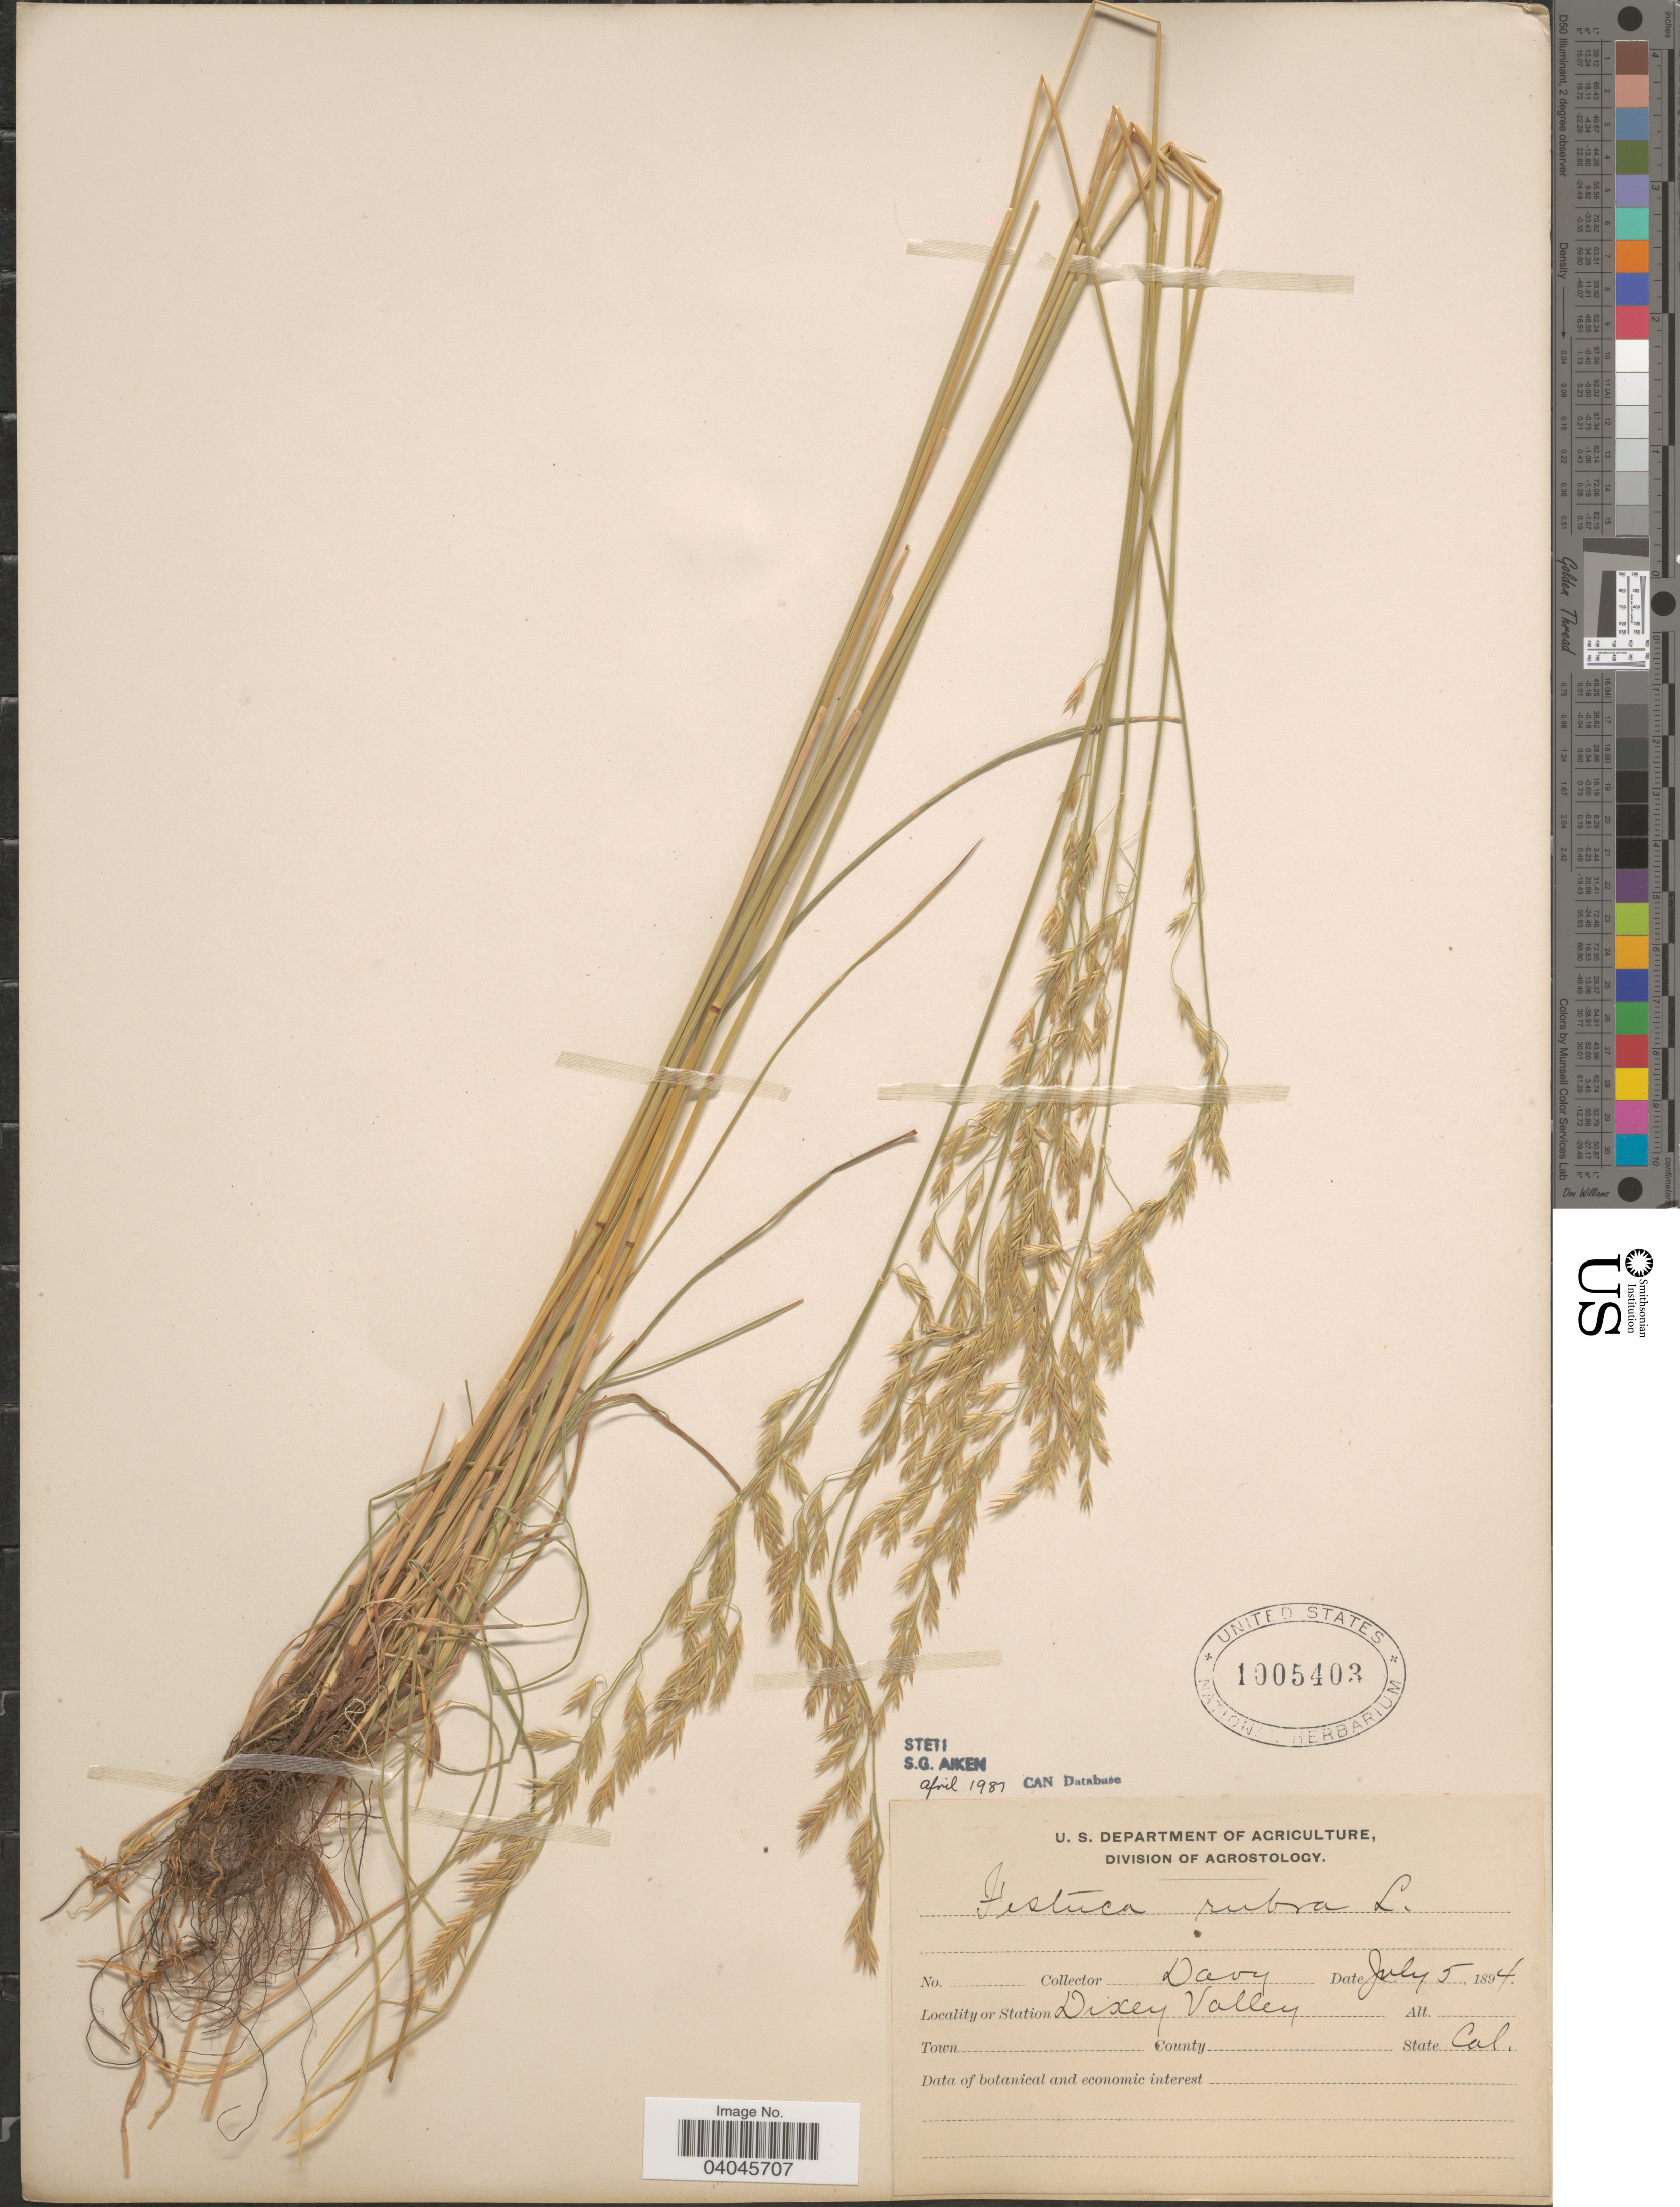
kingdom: Plantae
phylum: Tracheophyta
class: Liliopsida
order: Poales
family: Poaceae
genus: Festuca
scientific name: Festuca rubra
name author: L.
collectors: Davy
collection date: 1894-07-05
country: United States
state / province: California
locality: Dixey Valley.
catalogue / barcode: US 1005403